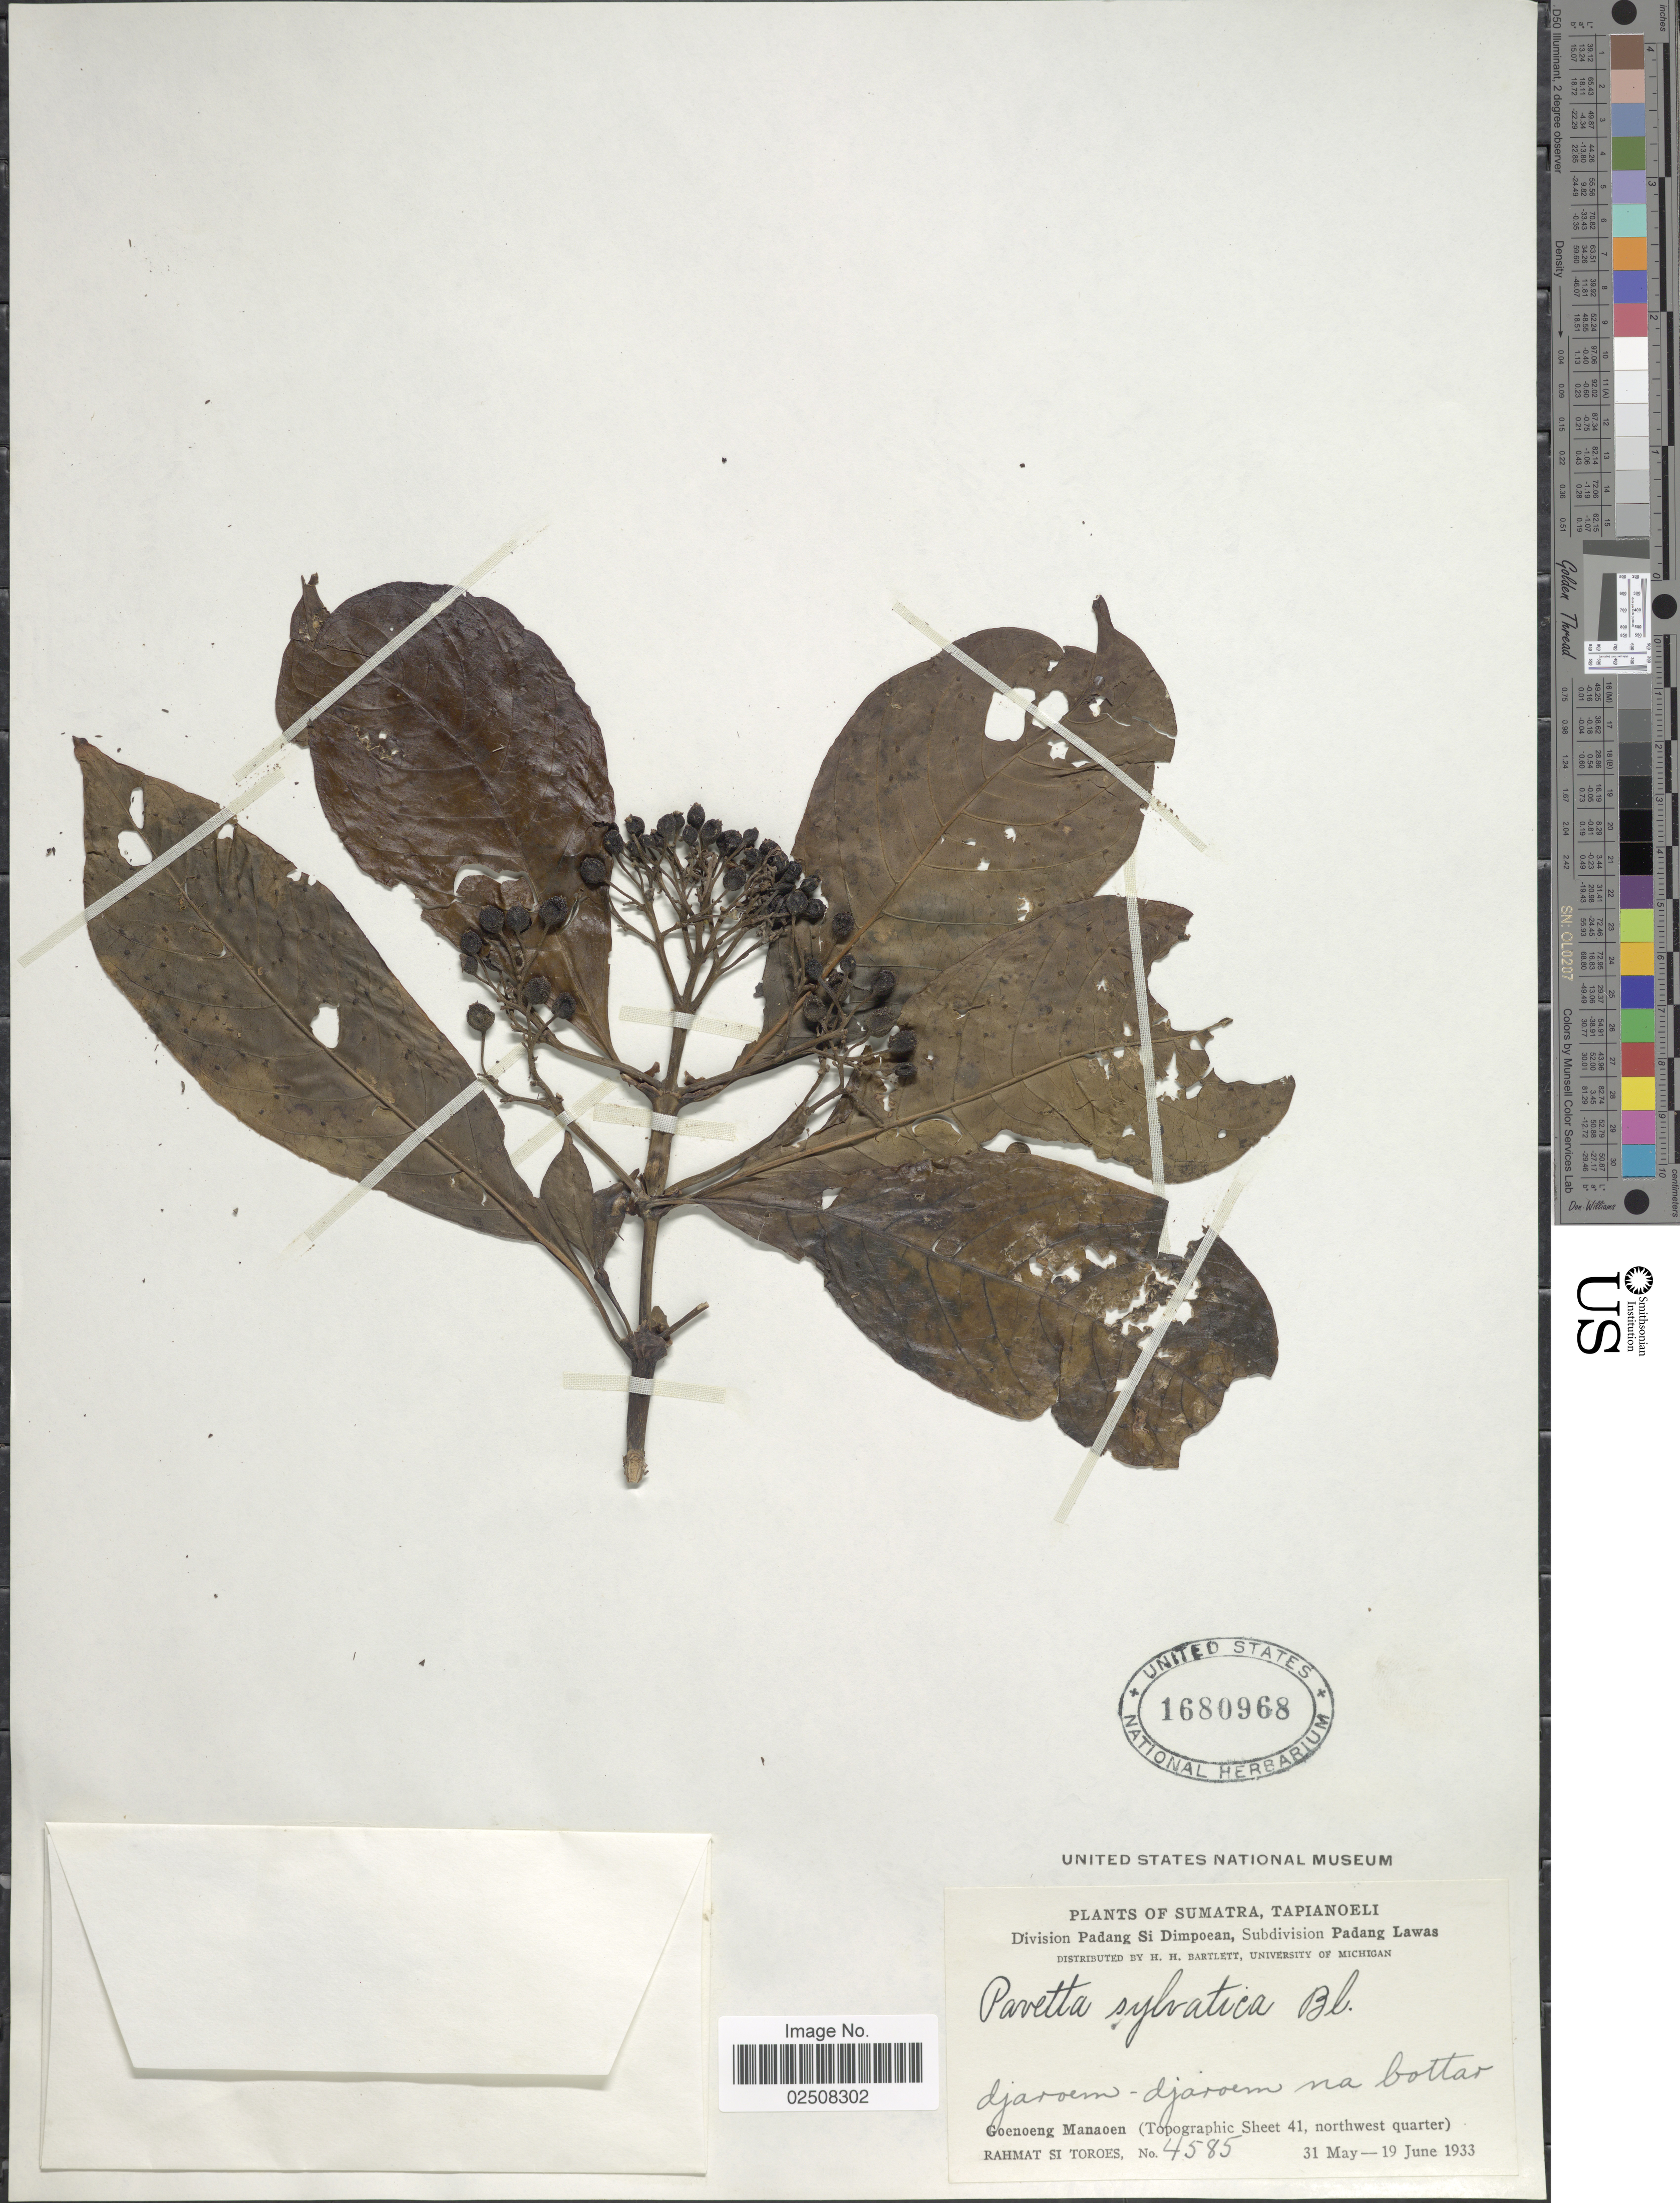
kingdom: Plantae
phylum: Tracheophyta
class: Magnoliopsida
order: Gentianales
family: Rubiaceae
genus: Pavetta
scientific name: Pavetta sylvatica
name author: Blume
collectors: Rahmat Si Boeea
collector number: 4585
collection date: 1933-05-31/1933-06-19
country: Indonesia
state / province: Sumatra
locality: Division Padang Si Dimpeoan, Subdivision Padang Lawas, djaroe-djaroem na bottar, Goenoeng Manaoen (Topographic Sheet 41, northwest quarter)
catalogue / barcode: US 1680968